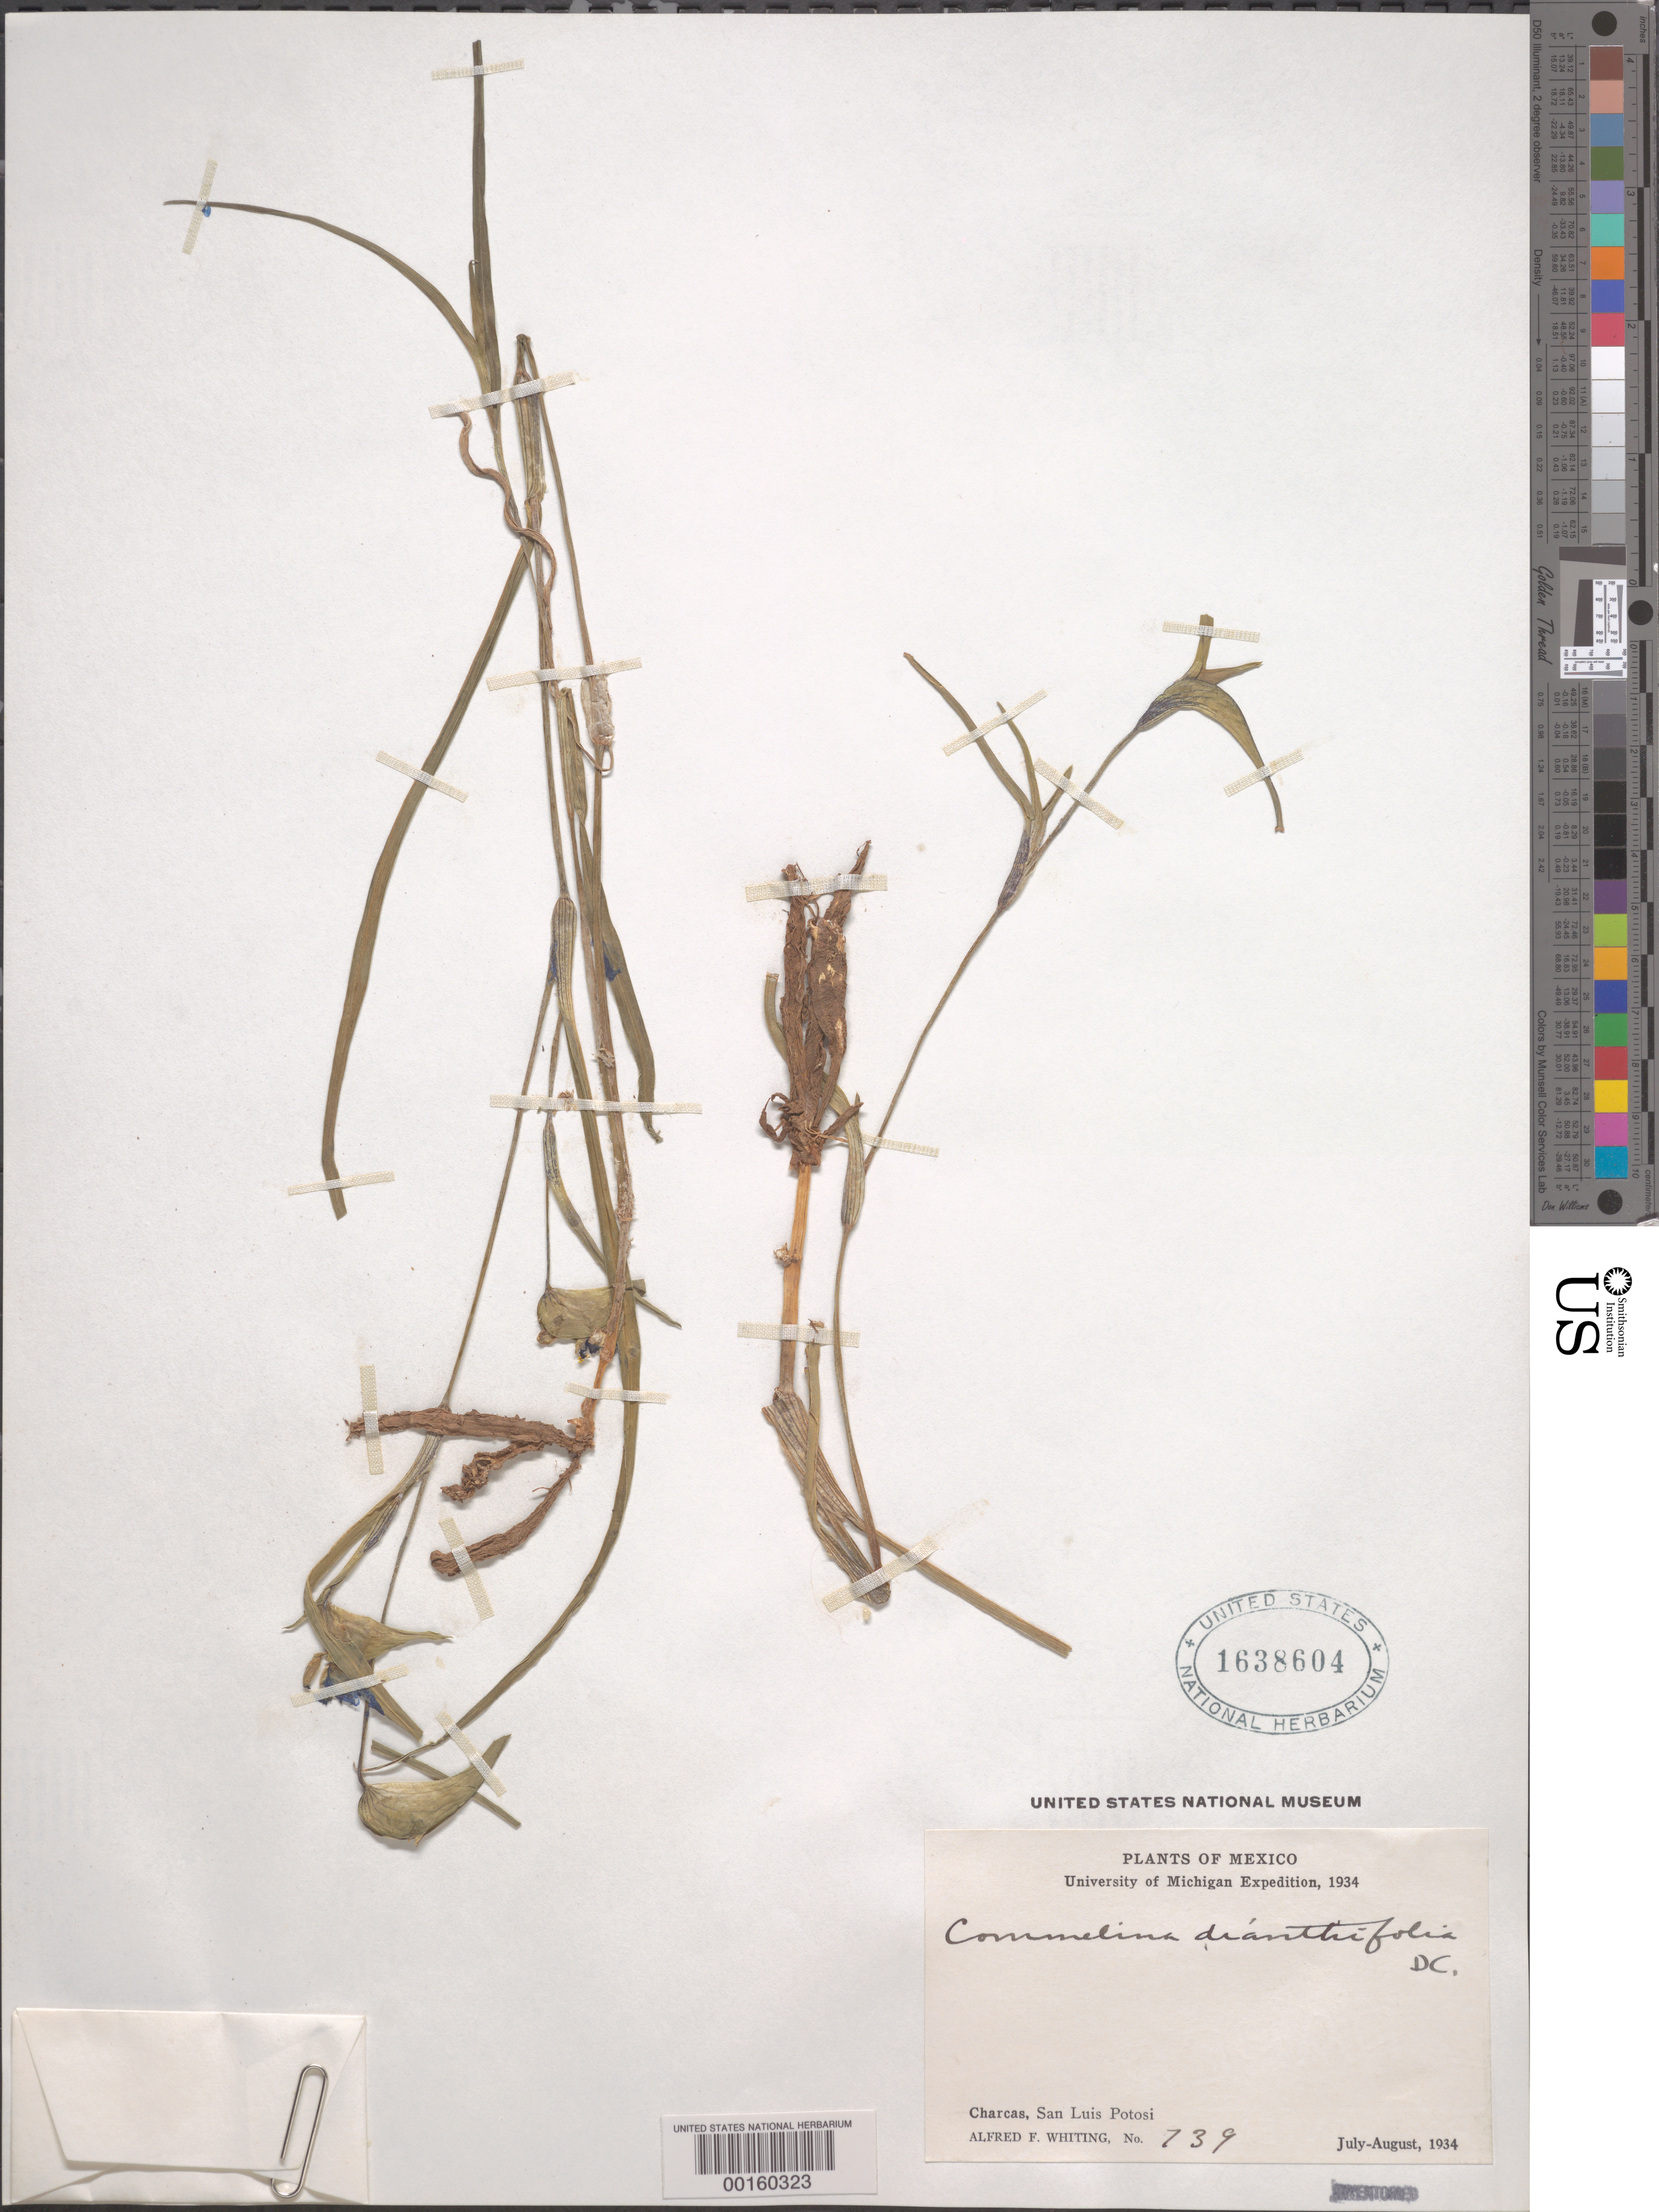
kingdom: Plantae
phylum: Tracheophyta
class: Liliopsida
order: Commelinales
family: Commelinaceae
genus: Commelina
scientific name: Commelina dianthifolia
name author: Redouté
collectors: A. F. Whiting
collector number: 739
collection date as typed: Jul 1934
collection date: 1934-07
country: Mexico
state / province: San Luis Potosí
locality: Charcas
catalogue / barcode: US 1638604